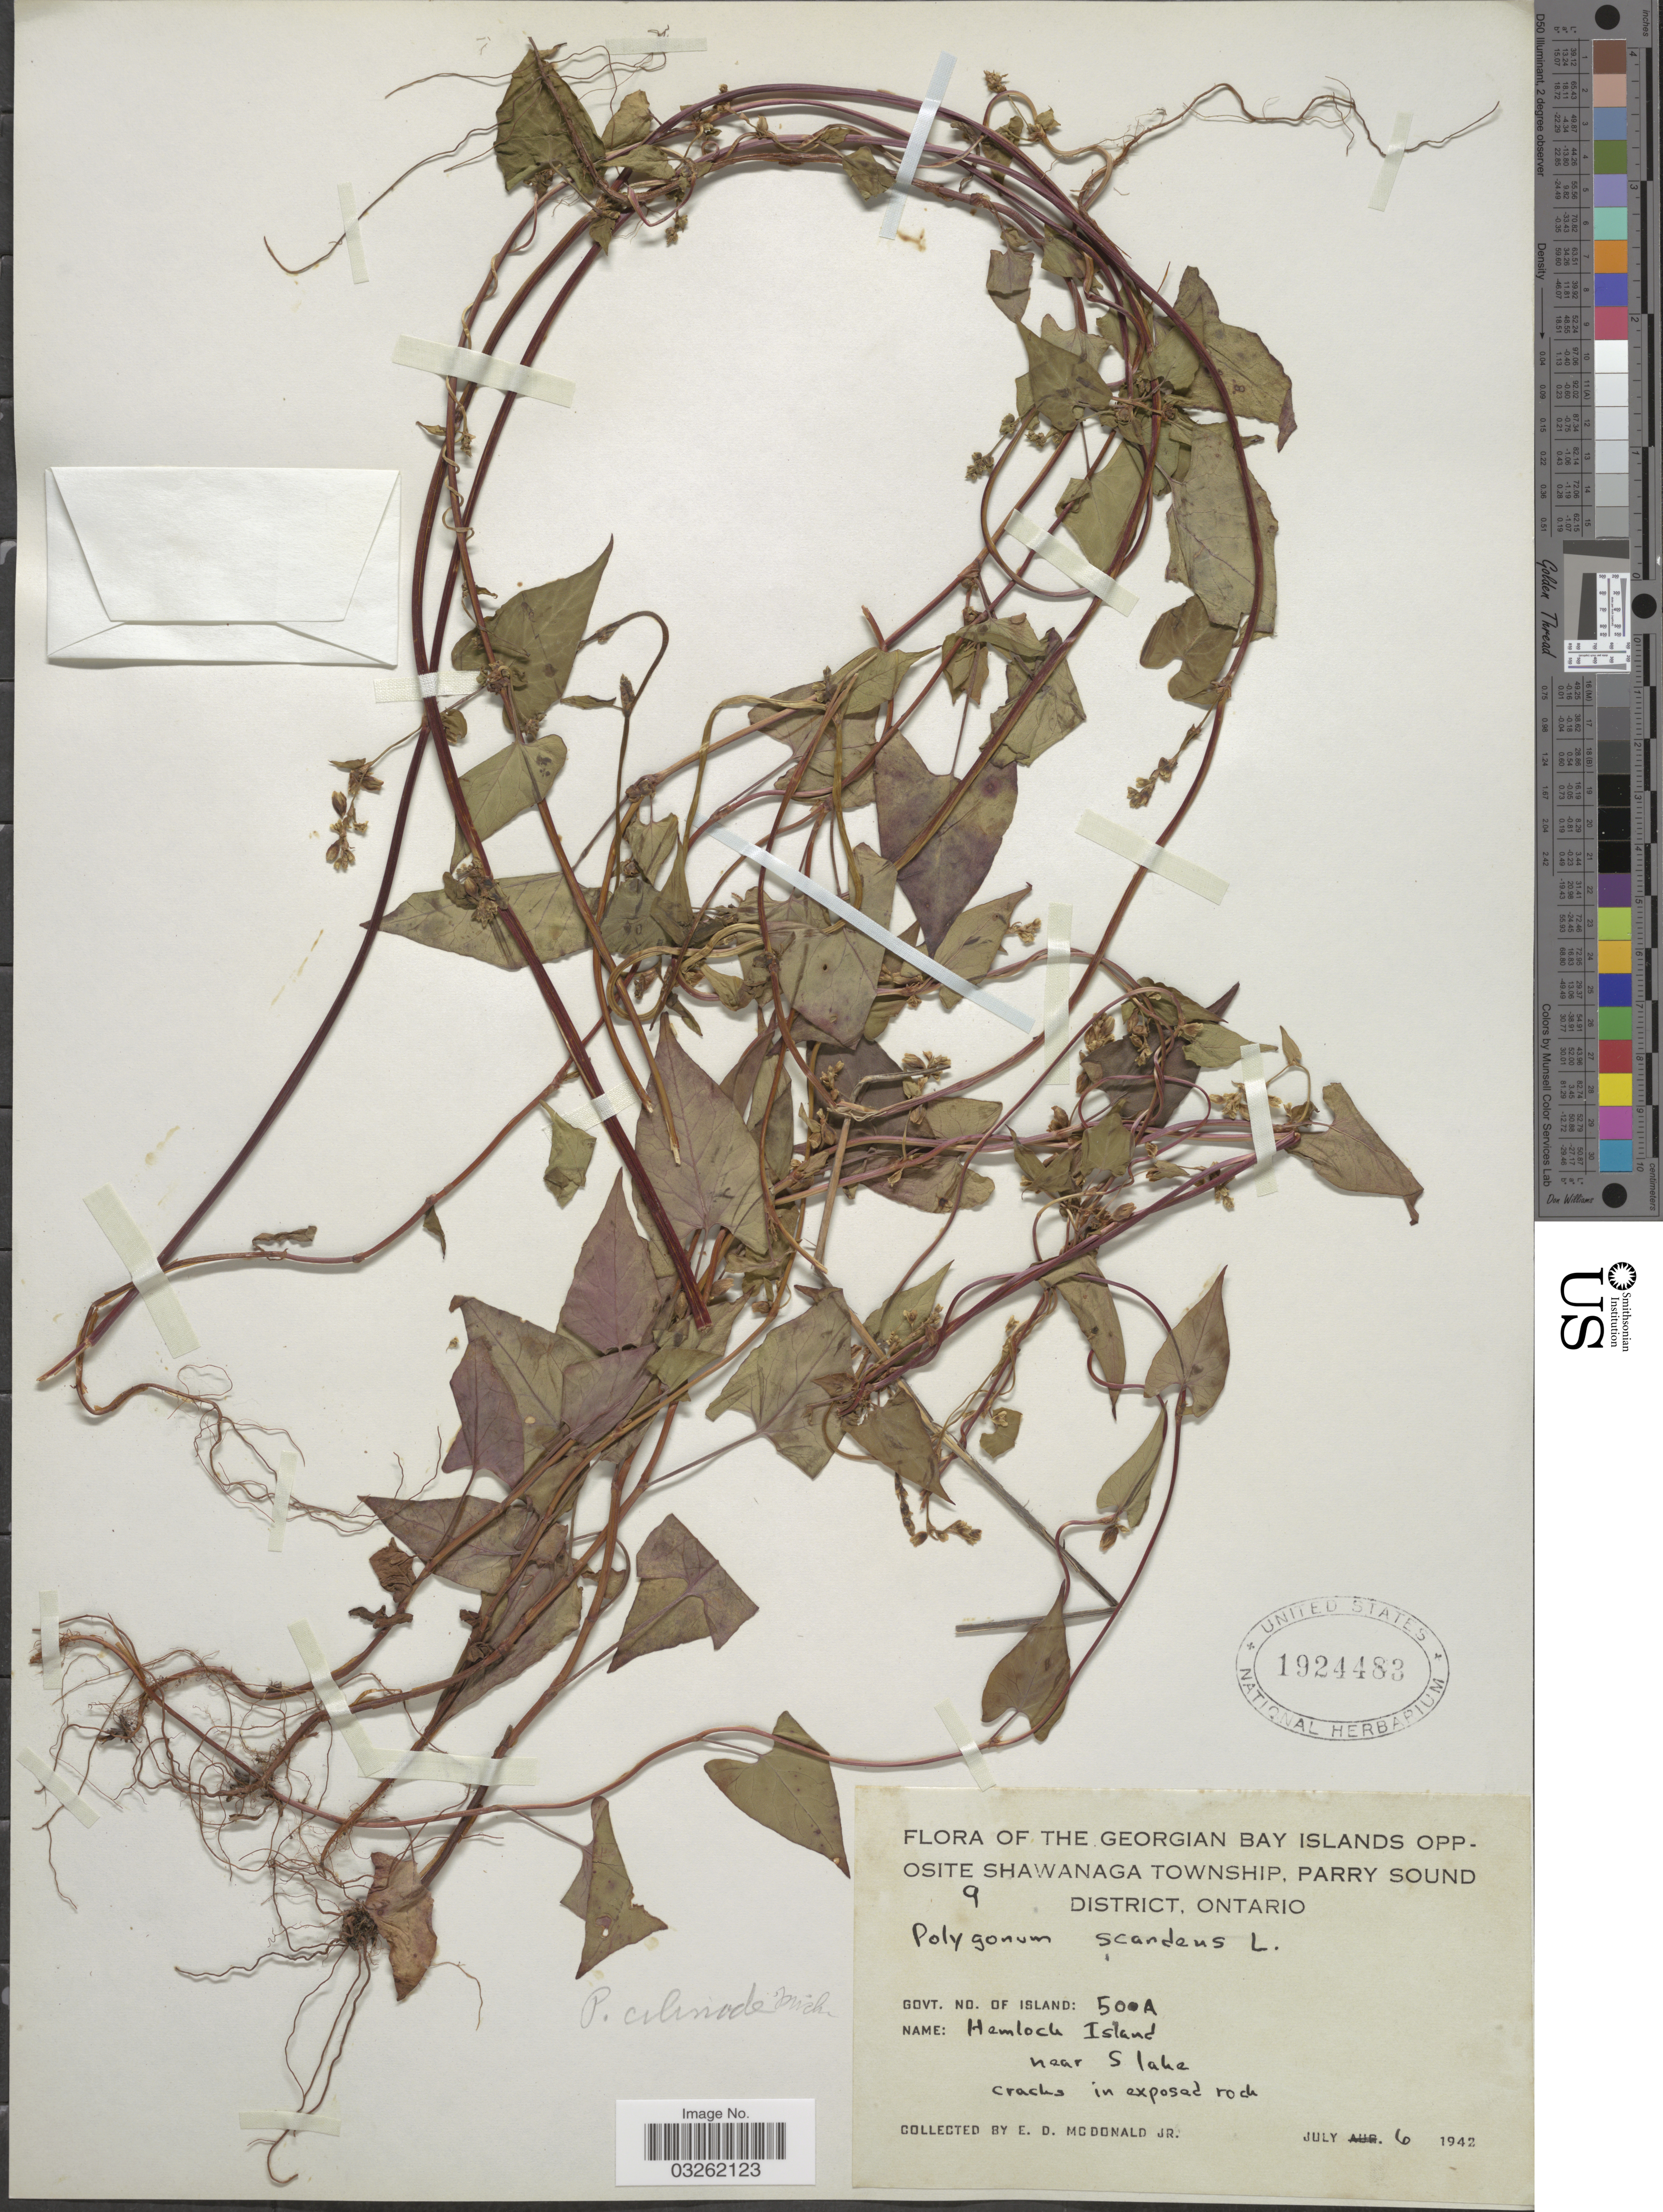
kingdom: Plantae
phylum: Tracheophyta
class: Magnoliopsida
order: Caryophyllales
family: Polygonaceae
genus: Fallopia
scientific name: Fallopia scandens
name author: (L.) Holub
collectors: E. D. McDonald Jr.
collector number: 9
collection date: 1942-07-06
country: Canada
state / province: Ontario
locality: The Georgian Bay Islands opposite Shawanaga Township, Parry Sound District. Govt. No. of Island: 500A. Hemlock Island. Near S lake.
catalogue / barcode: US 1924483